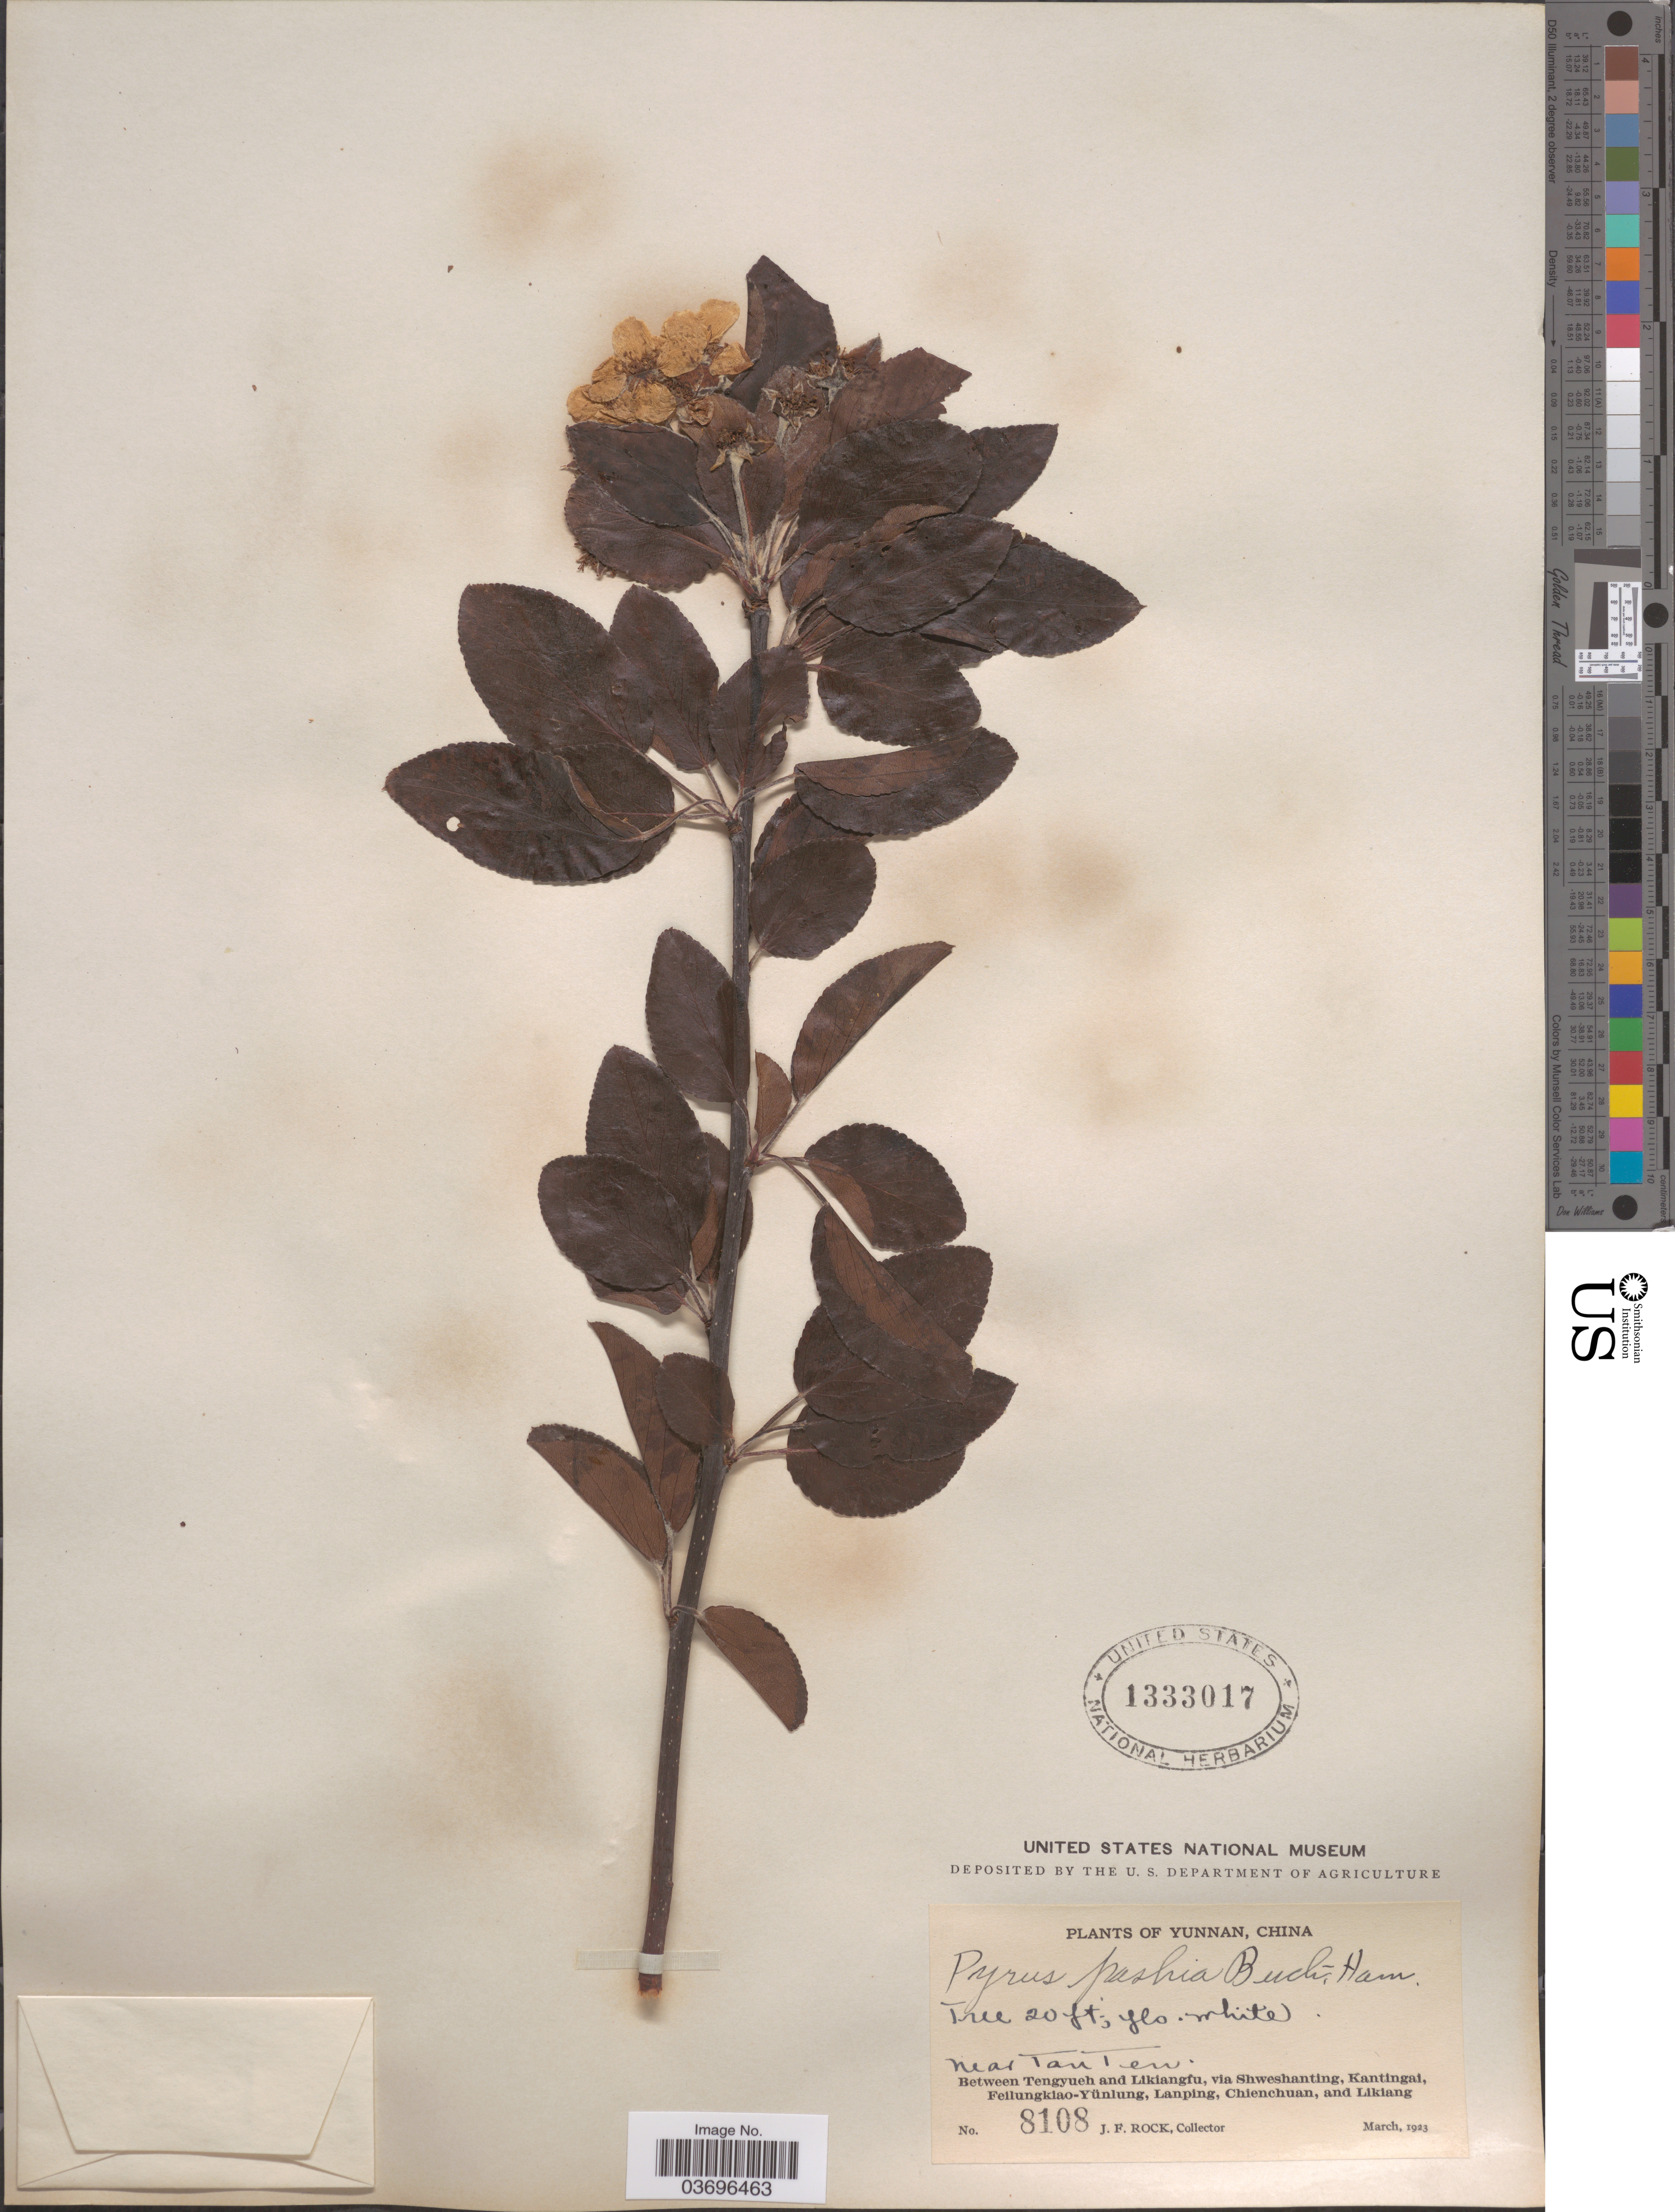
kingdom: Plantae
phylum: Tracheophyta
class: Magnoliopsida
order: Rosales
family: Rosaceae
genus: Pyrus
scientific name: Pyrus pashia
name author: Buch.-Ham. ex D. Don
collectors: J. Rock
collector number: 8108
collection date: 1923-03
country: China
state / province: Yunnan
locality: Near Tan Ten. Between Tengyueh and Likiangfu, via Shweshanting, Kantingai, Feilungkiao-Yünlung, Lanping, Chienchuan, and Likiang.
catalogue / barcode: US 1333017